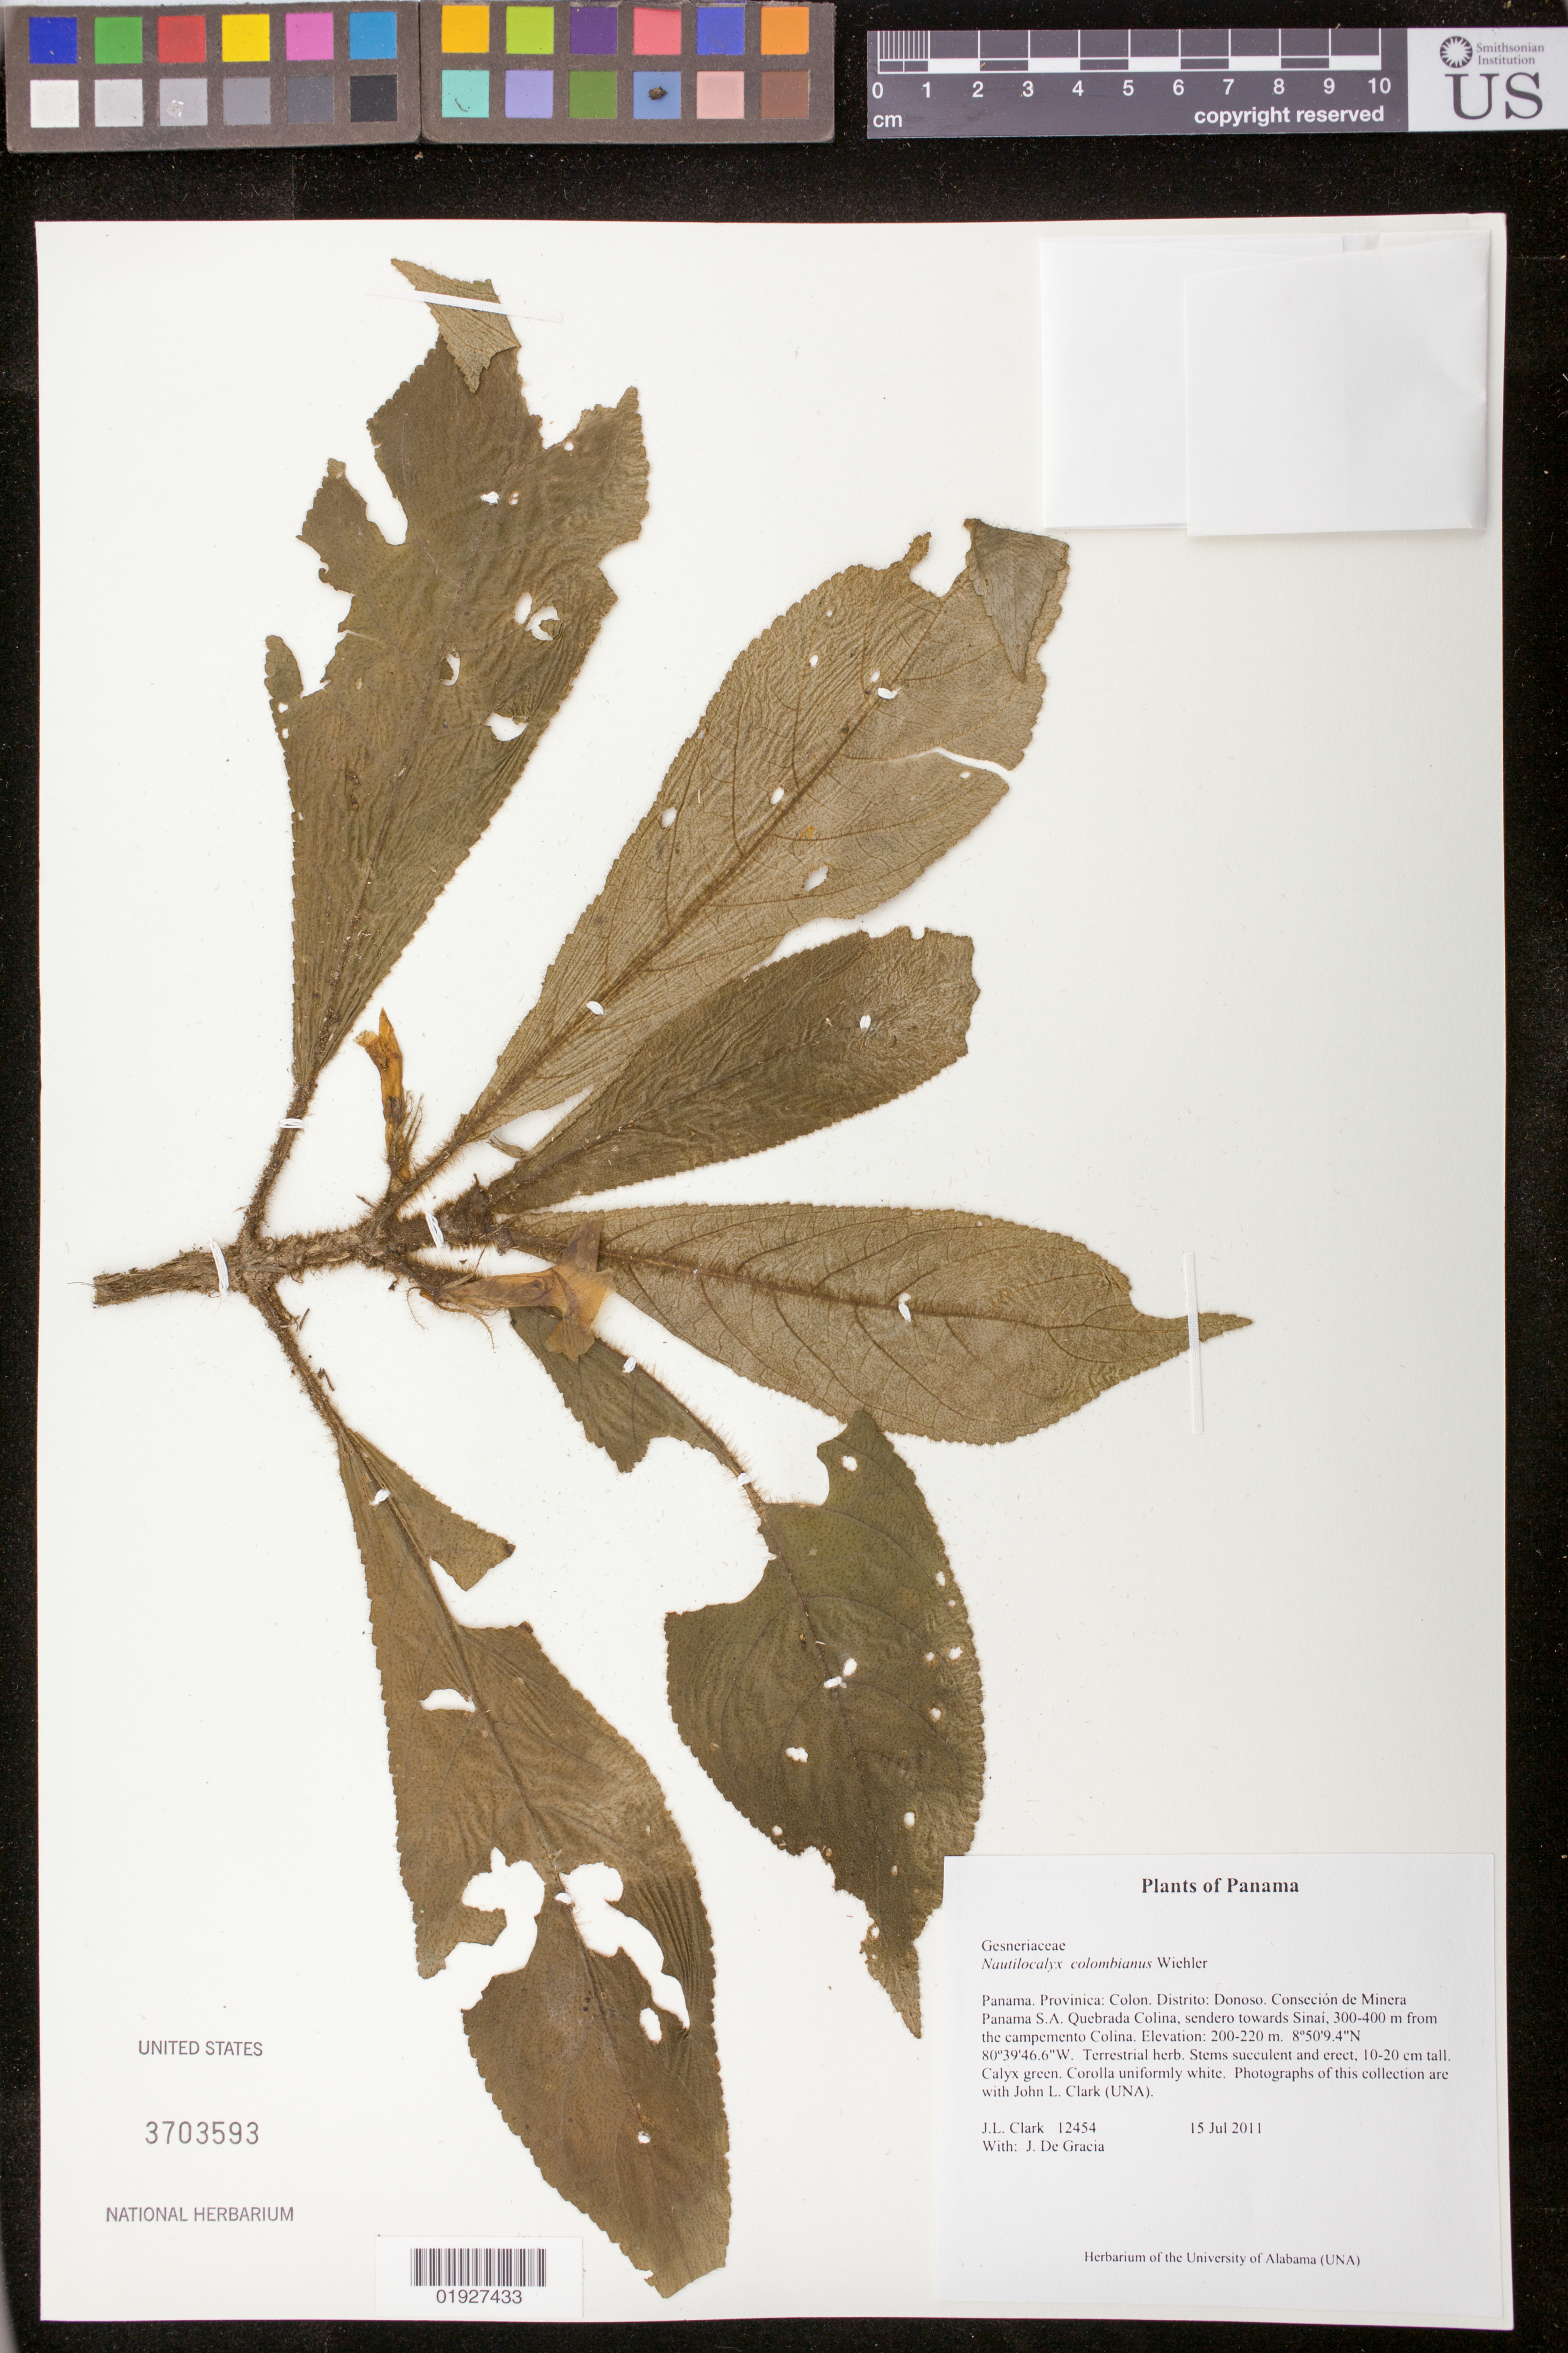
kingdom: Plantae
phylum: Tracheophyta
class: Magnoliopsida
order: Lamiales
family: Gesneriaceae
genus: Nautilocalyx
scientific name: Nautilocalyx colombianus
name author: Wiehler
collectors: J. L. Clark & J. De Gracia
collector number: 12454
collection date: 2011-07-15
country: Panama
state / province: Colón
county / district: Donoso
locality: Conseción de Minera Panama S.A. Quebrada Colina, sendero towards Sinai, 300-400 m from the campemento Colina.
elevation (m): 200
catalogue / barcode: US 3703593